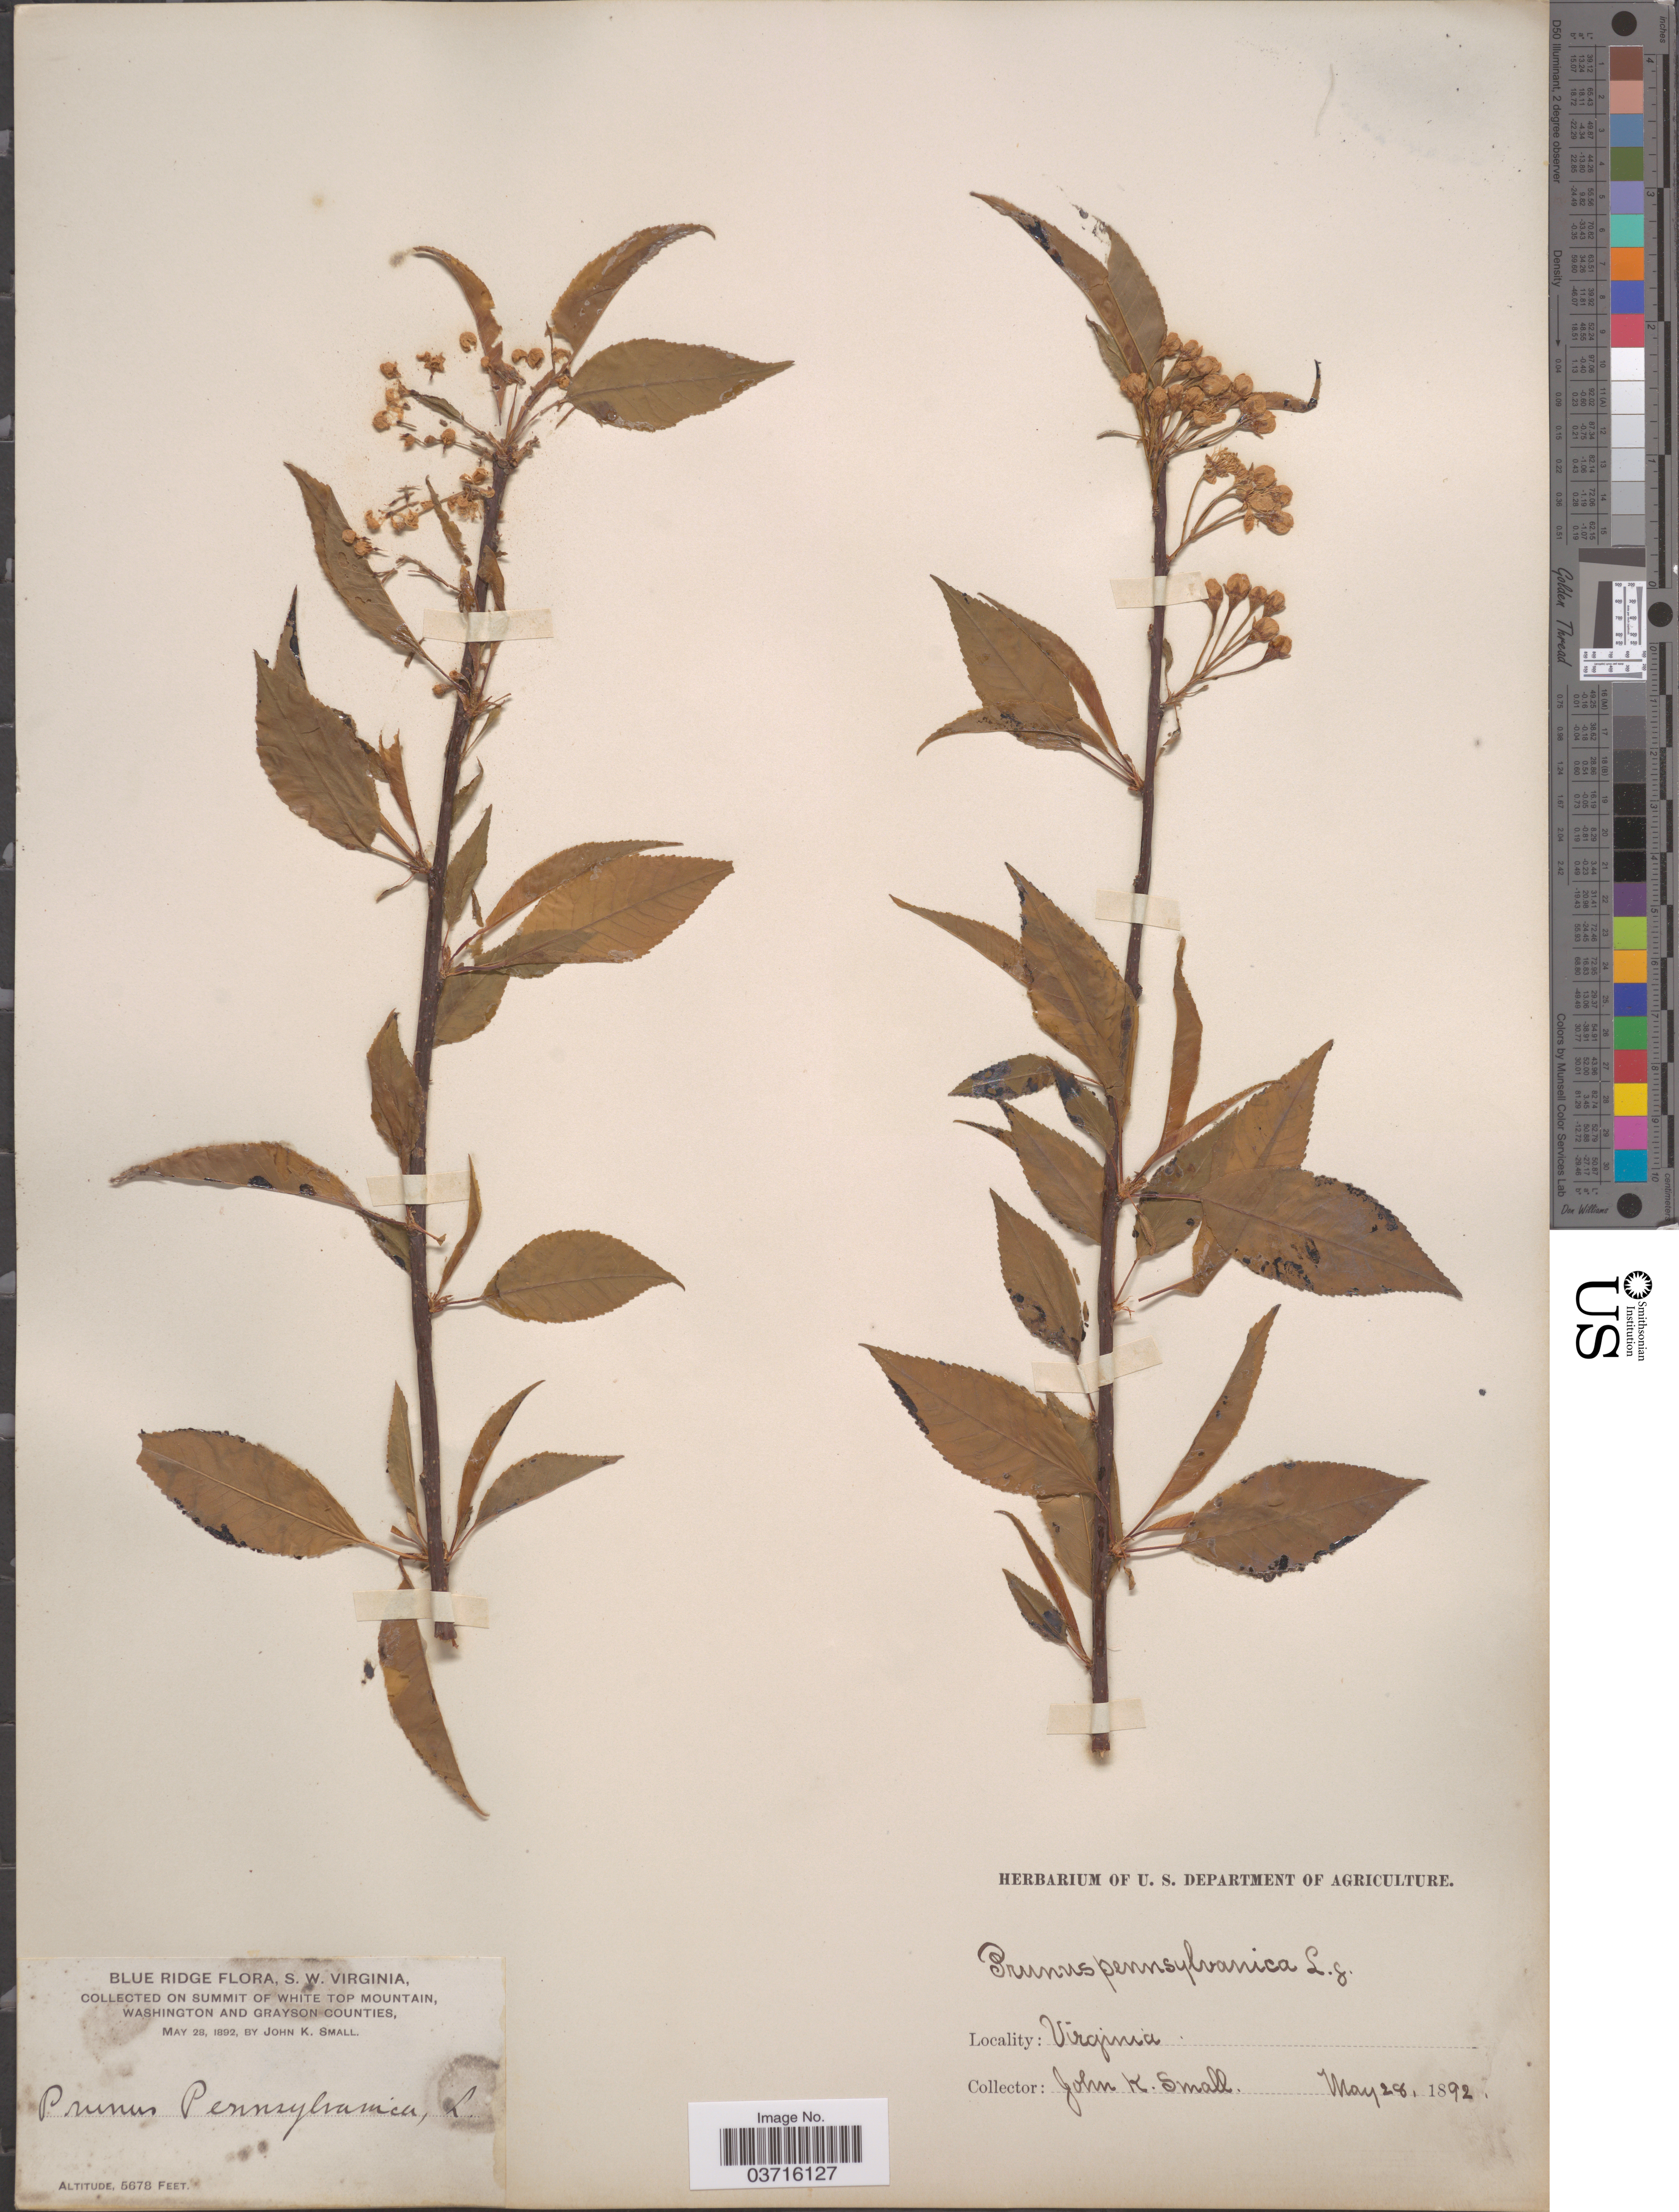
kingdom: Plantae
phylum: Tracheophyta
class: Magnoliopsida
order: Rosales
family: Rosaceae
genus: Prunus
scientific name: Prunus pensylvanica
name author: L. f.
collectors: J. K. Small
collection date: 1892-05-28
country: United States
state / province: Virginia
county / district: Grayson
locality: Blue Ridge, S. W. Virginia. On summit of White top Mountain, Washington and Grayson Counties.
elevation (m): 1731